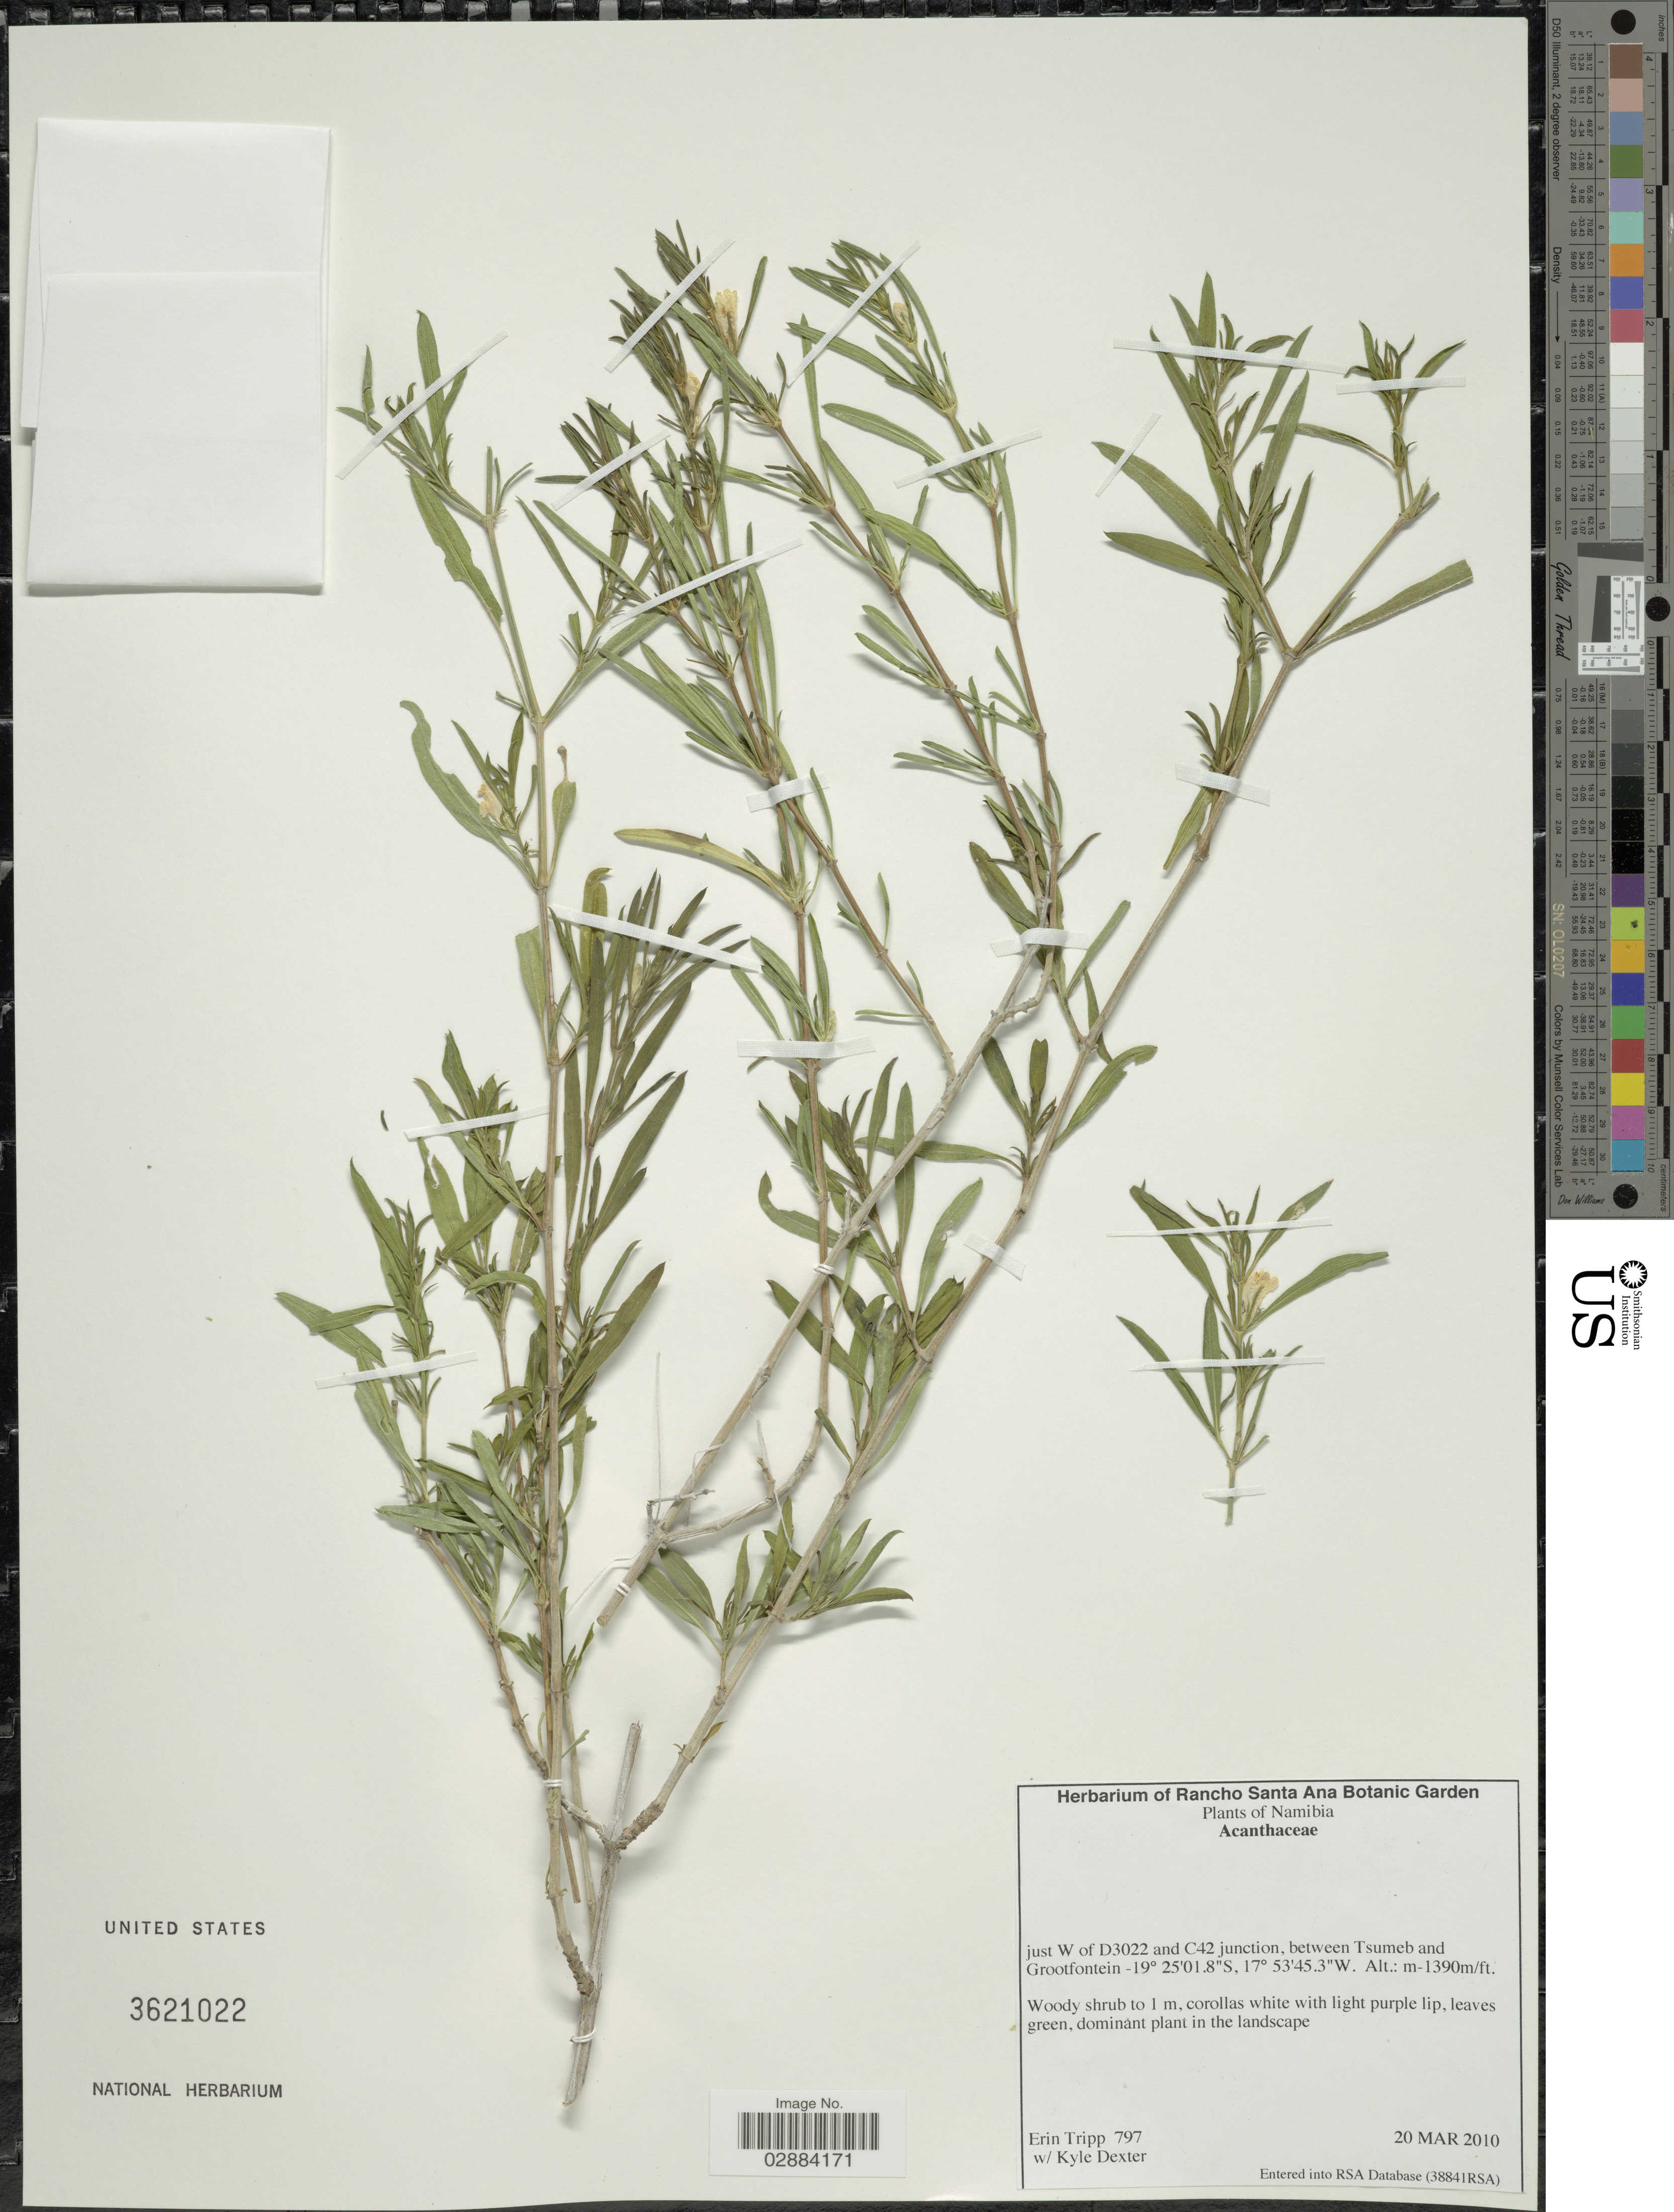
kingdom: Plantae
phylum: Tracheophyta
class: Magnoliopsida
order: Lamiales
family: Acanthaceae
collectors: E. Tripp & K. Dexter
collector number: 797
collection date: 2010-03-20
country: Namibia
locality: Just W of D3022 and C42 junction, between Tsumeb and Grootfontein.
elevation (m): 1390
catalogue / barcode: US 3621022